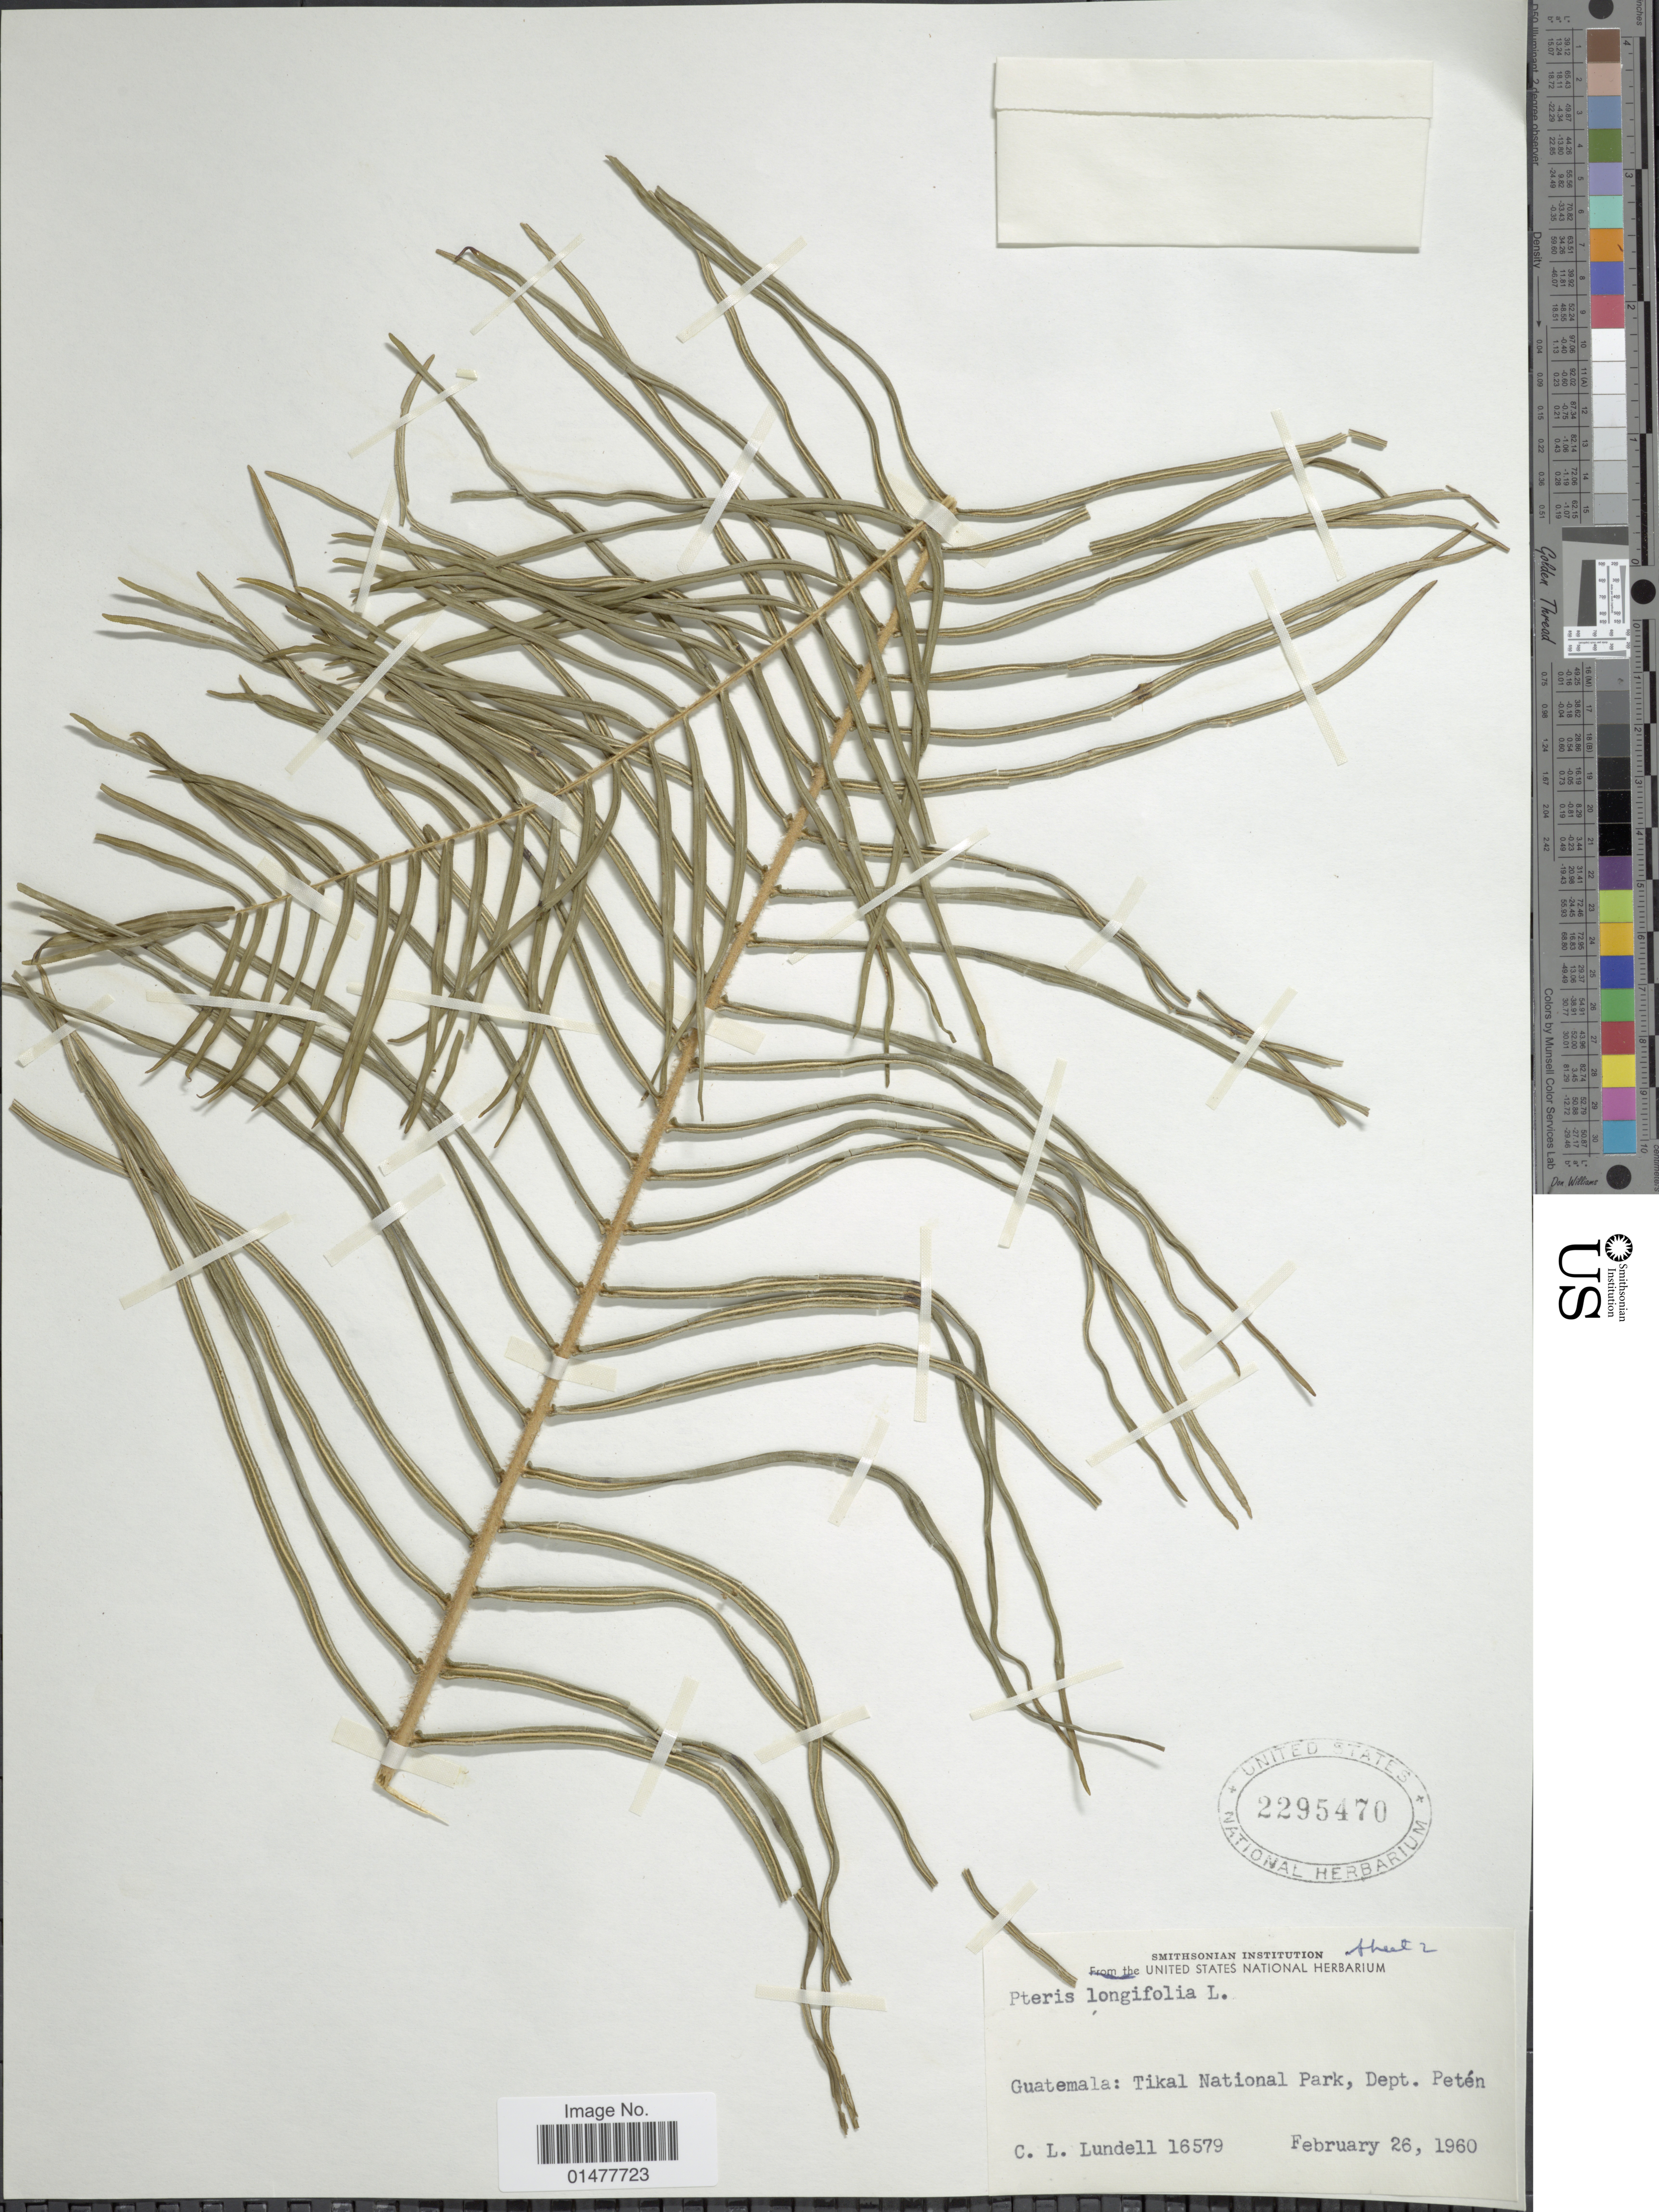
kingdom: Plantae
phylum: Tracheophyta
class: Polypodiopsida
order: Polypodiales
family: Pteridaceae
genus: Pteris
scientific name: Pteris longifolia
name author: L.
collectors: C. L. Lundell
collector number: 16579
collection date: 1960-02-26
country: Guatemala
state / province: El Petén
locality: Tikal National Park.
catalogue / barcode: US 2295470